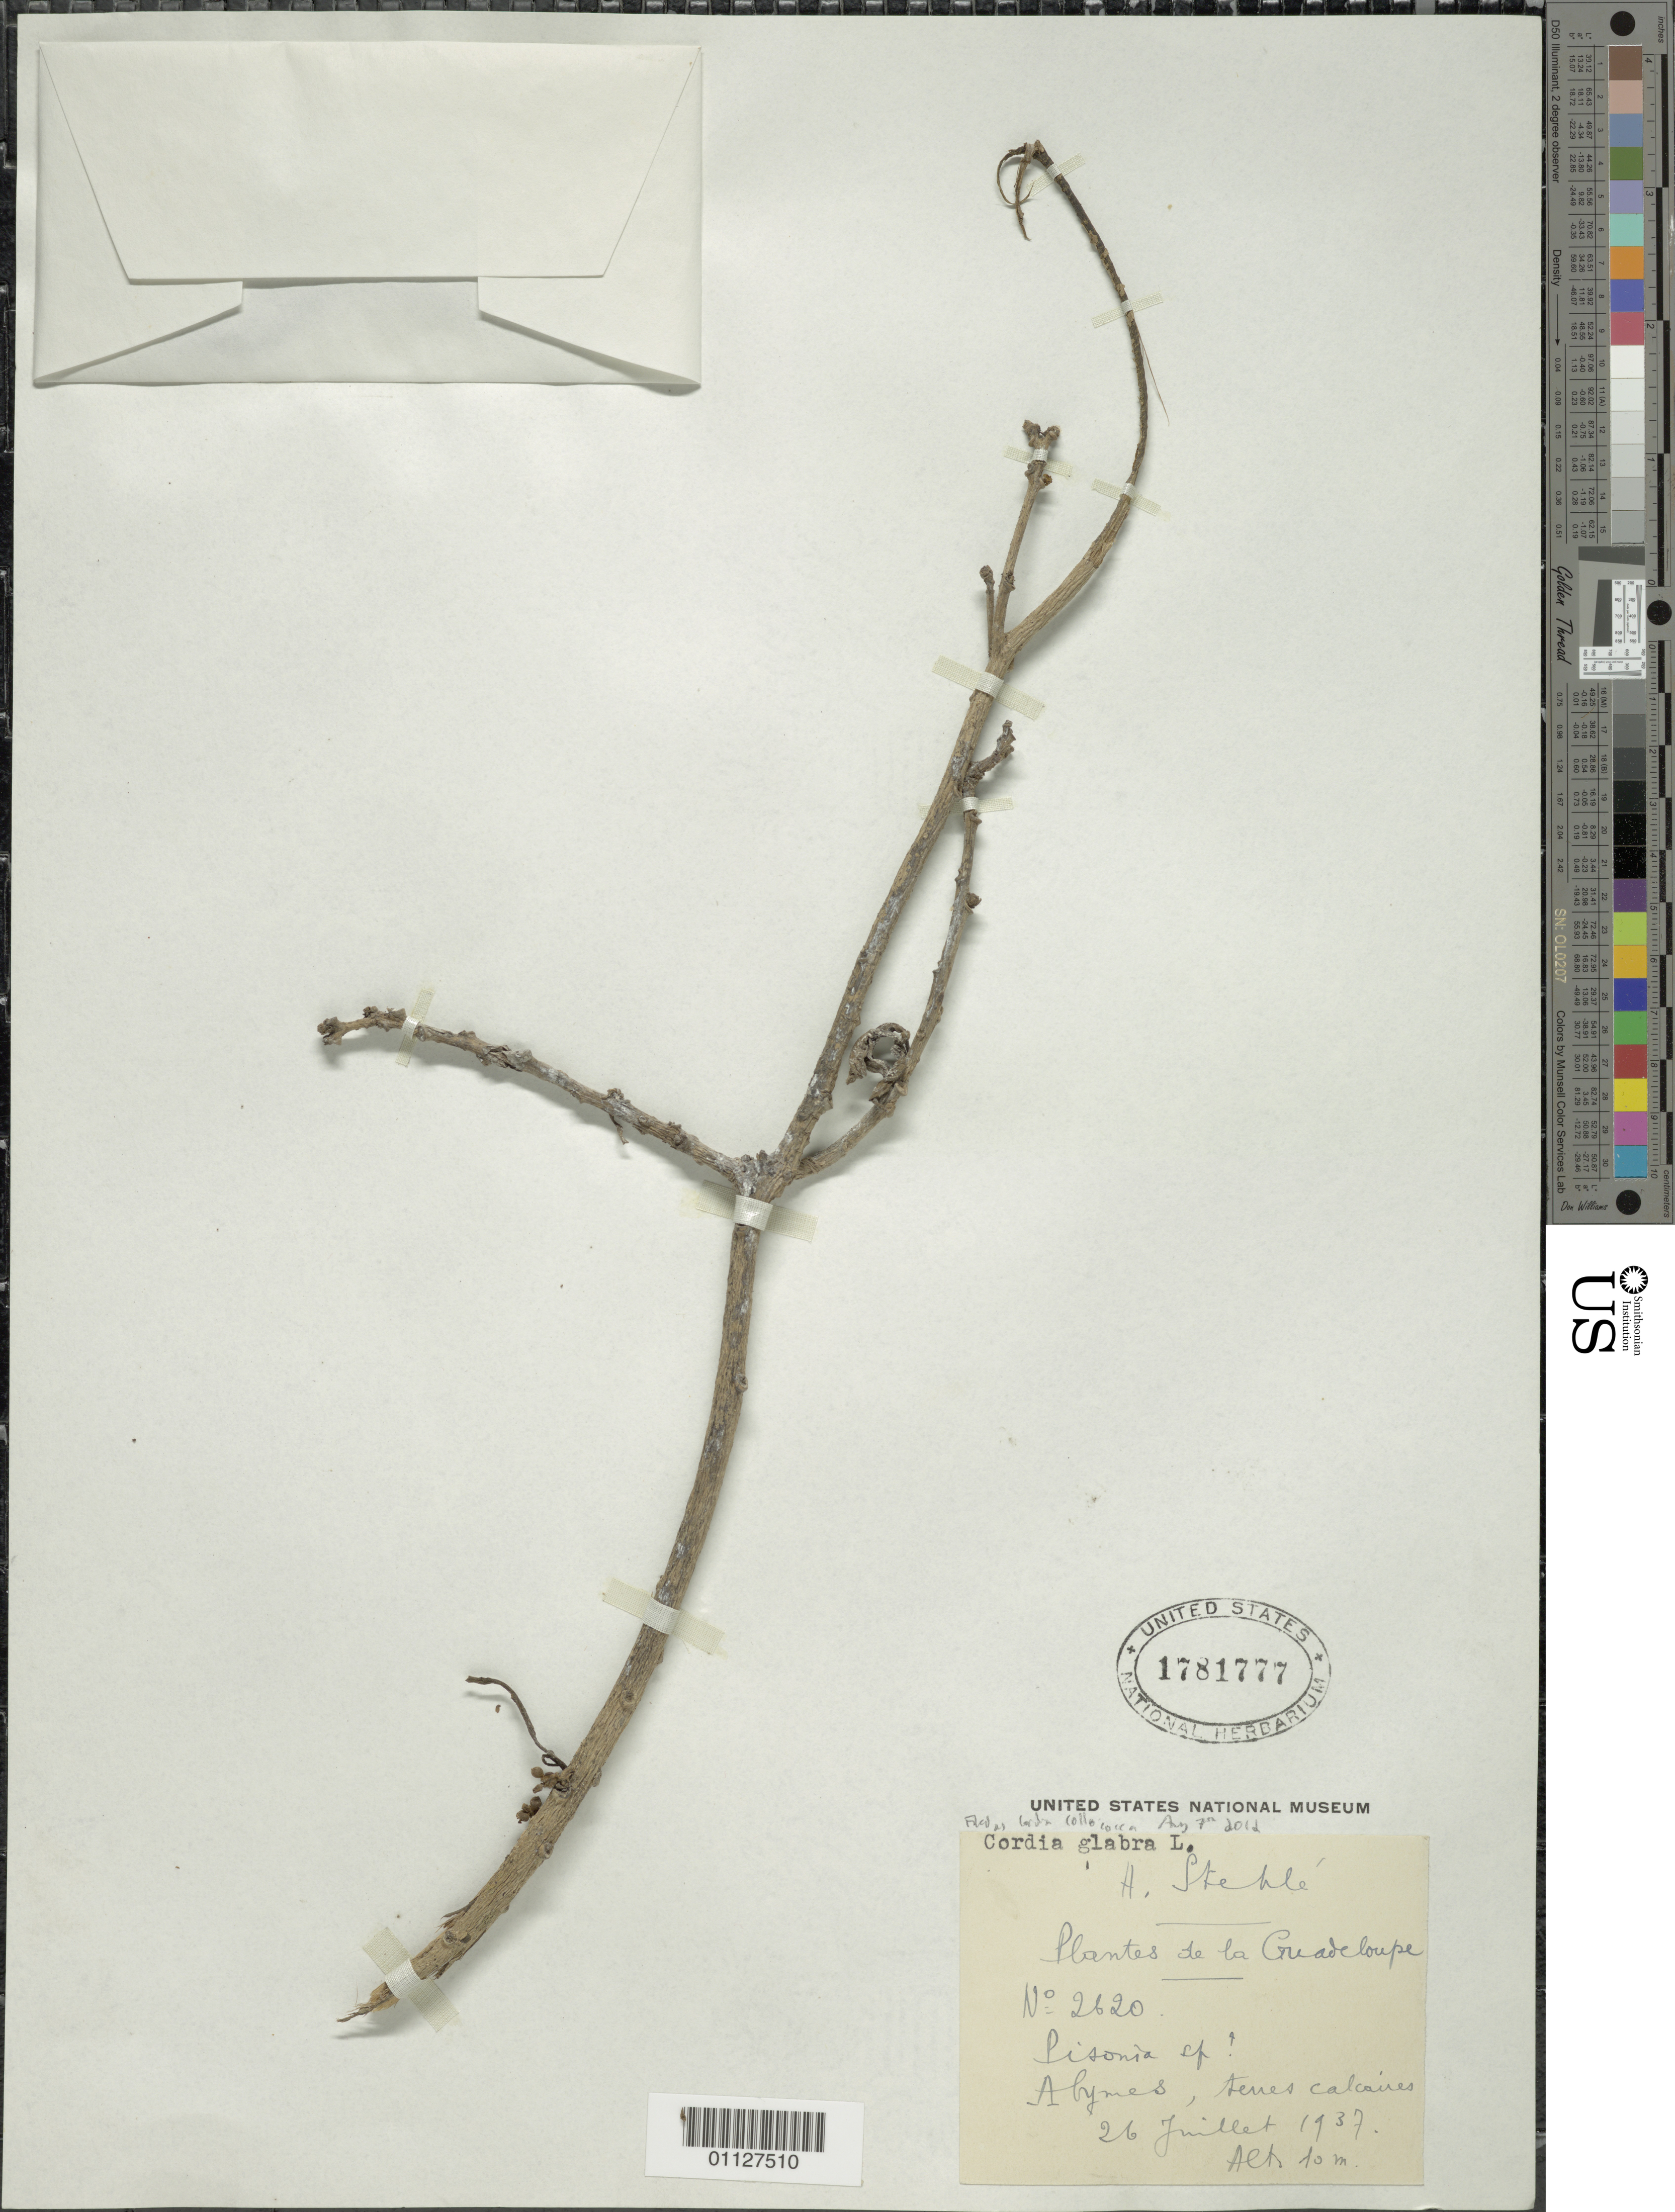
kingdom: Plantae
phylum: Tracheophyta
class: Magnoliopsida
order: Boraginales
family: Cordiaceae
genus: Cordia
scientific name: Cordia collococca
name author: L.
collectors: H. Stehlé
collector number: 2620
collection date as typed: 26 Jul 1937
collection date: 1937-07-26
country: Guadeloupe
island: Grande Terre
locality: Abymes, terres calcaires.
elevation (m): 10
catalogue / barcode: US 1781777